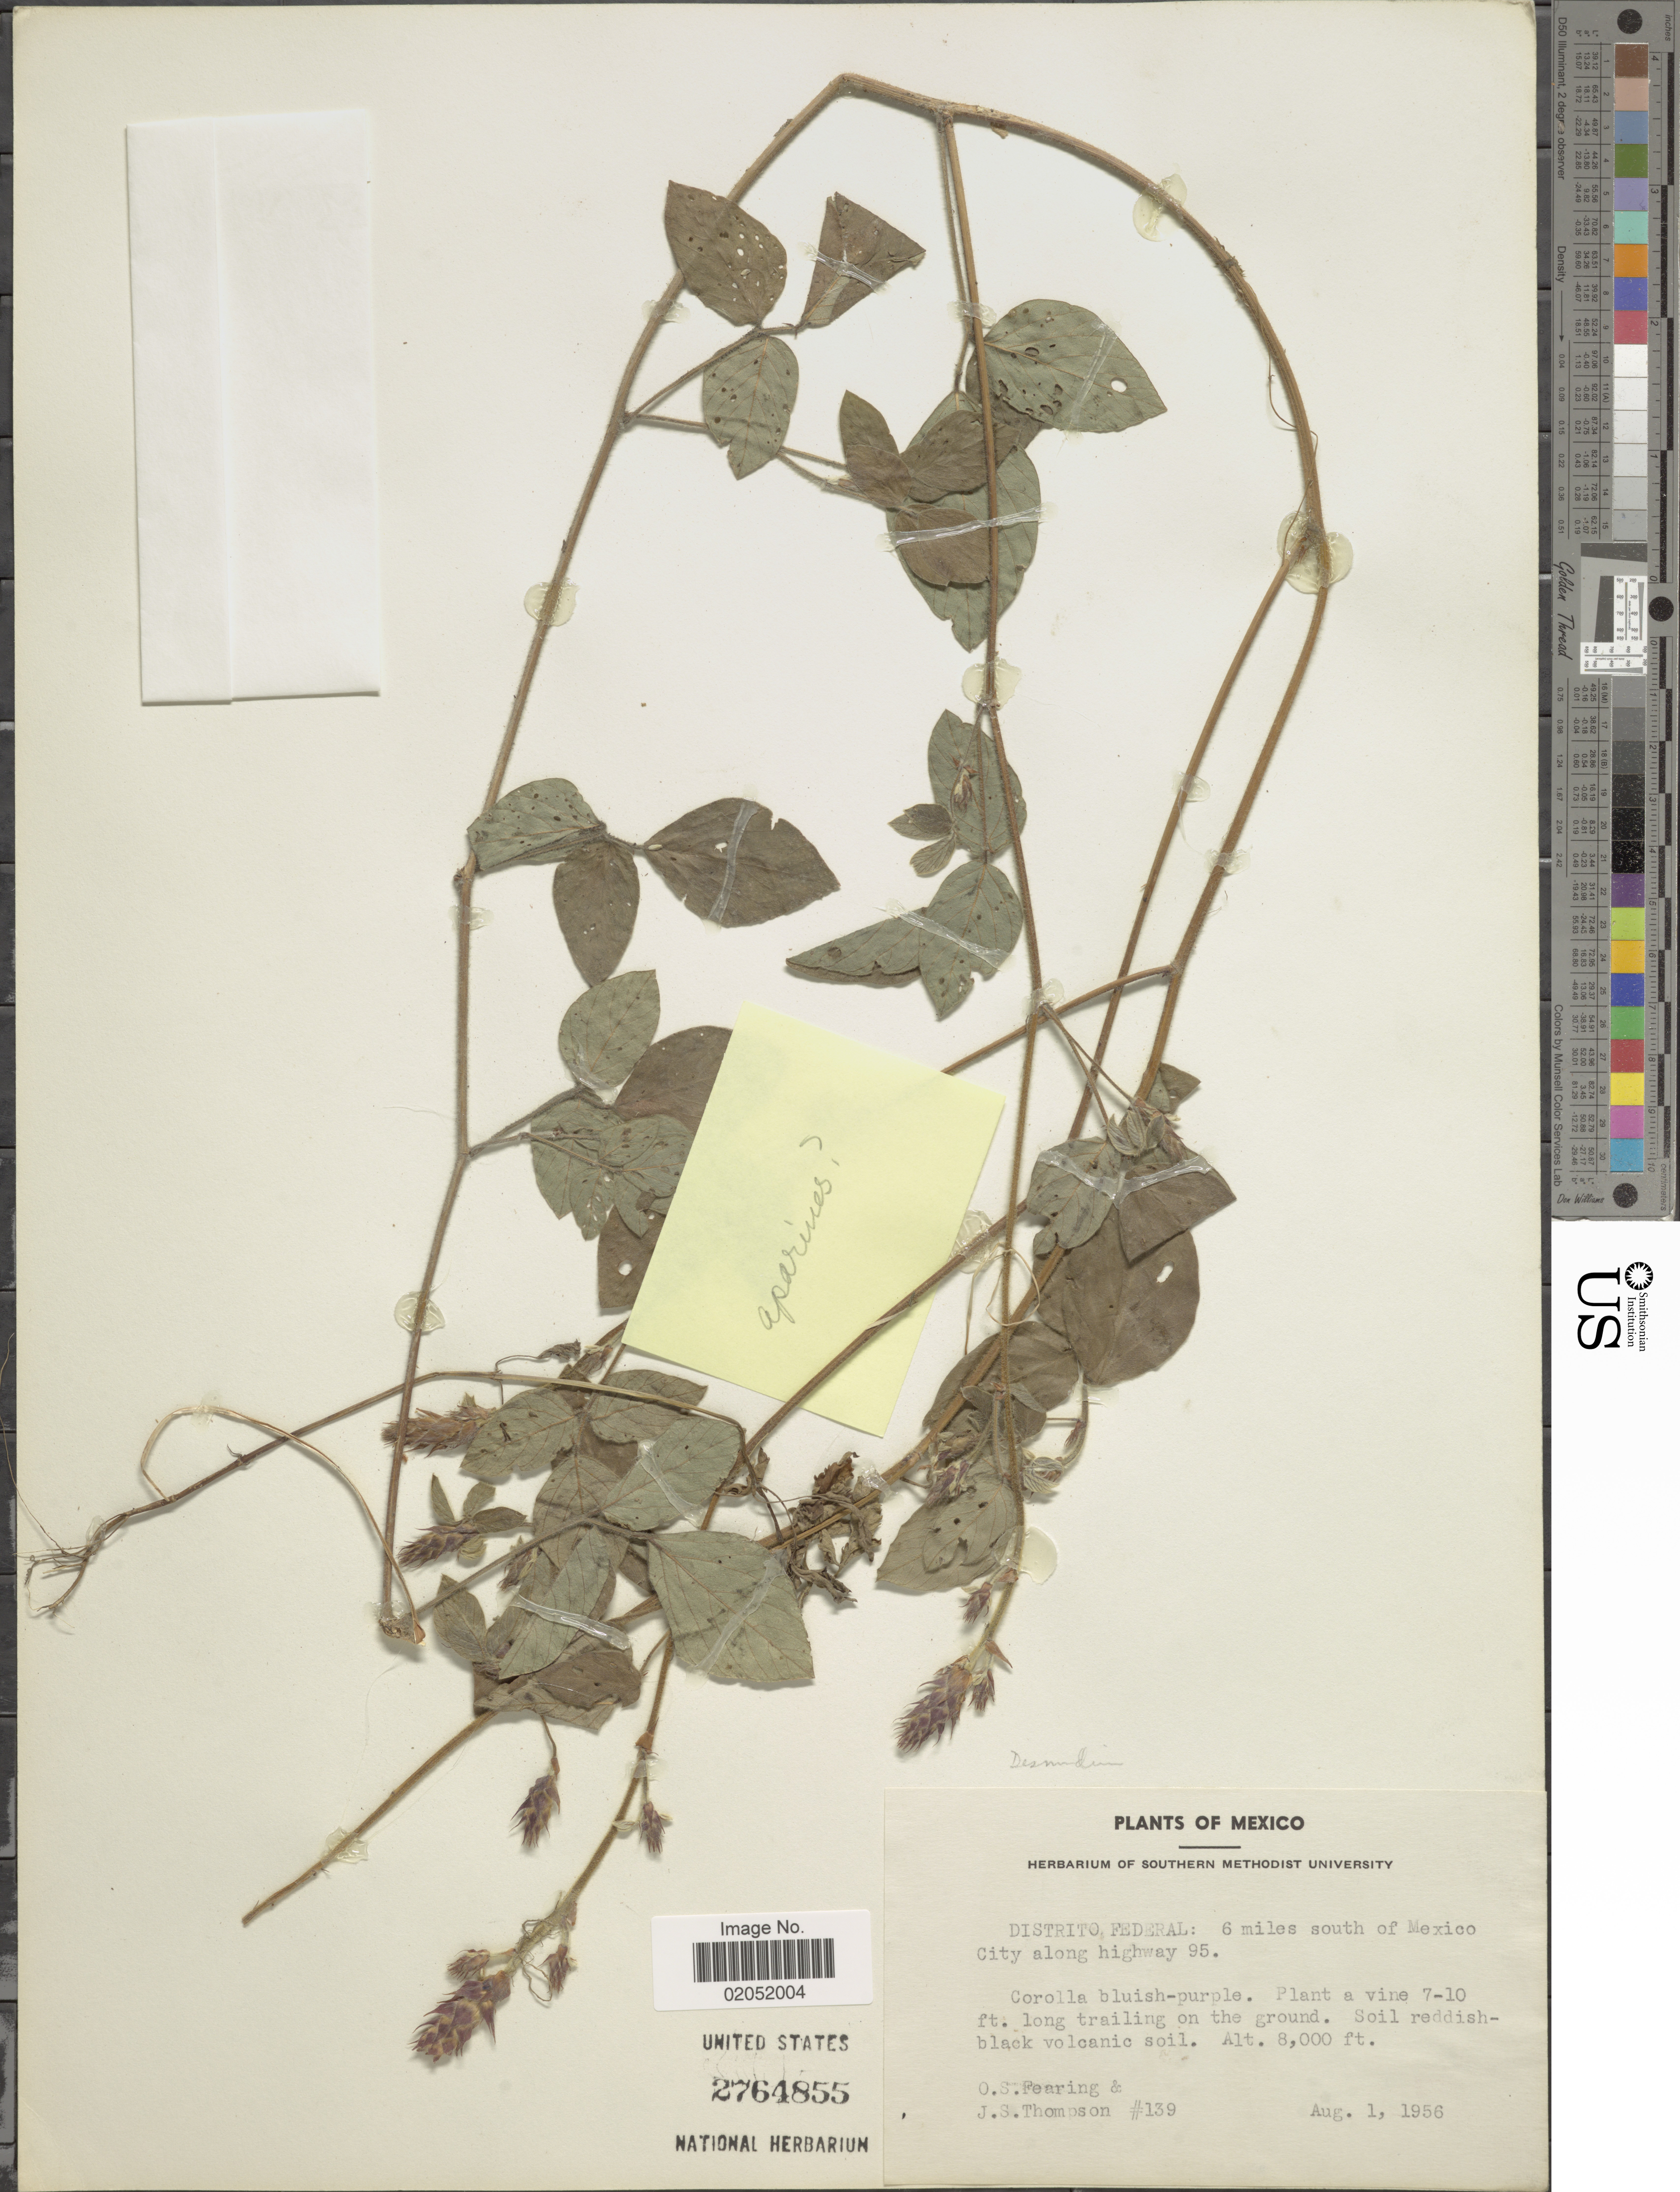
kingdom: Plantae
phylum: Tracheophyta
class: Magnoliopsida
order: Fabales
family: Fabaceae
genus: Desmodium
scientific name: Desmodium aparines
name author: (Link) DC.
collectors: O. S. Fearing & J. S. Thompson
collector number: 139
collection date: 1956-08-01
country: Mexico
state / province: Distrito Federal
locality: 6 miles south of Mexico City along Highway 95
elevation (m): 2438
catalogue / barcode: US 2764855